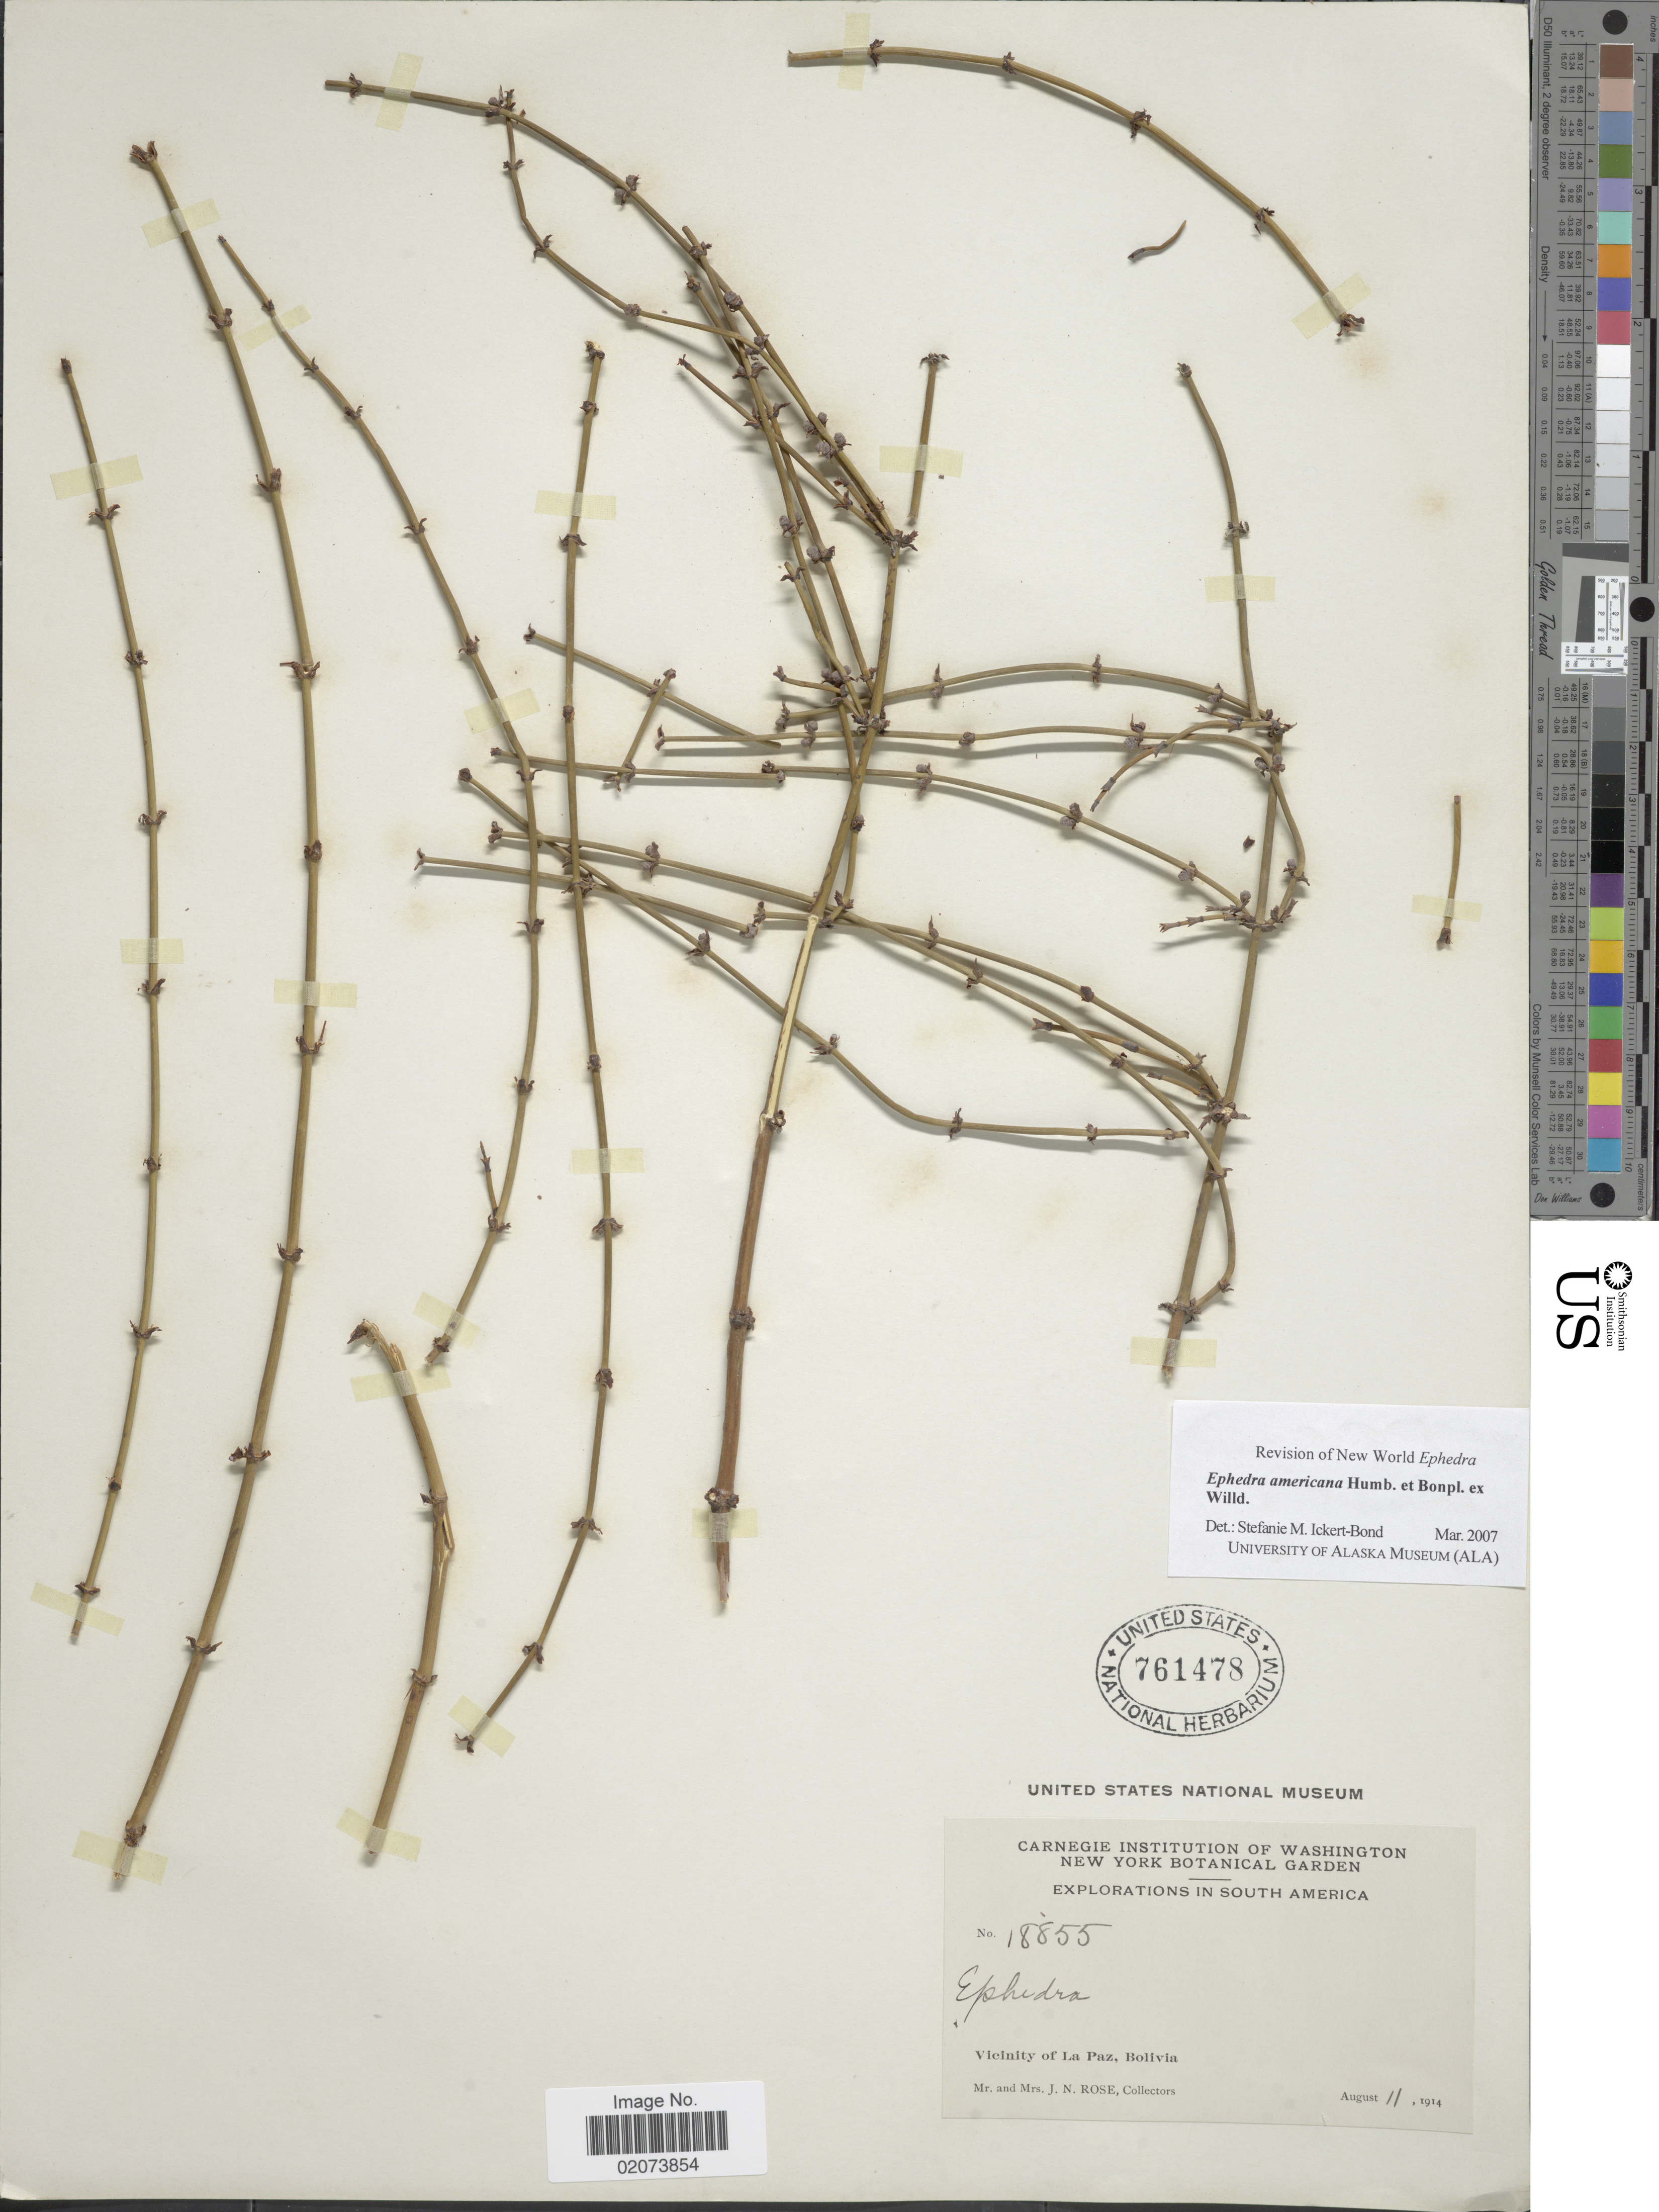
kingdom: Plantae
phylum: Tracheophyta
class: Gnetopsida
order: Ephedrales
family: Ephedraceae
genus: Ephedra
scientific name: Ephedra americana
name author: Humb. & Bonpl. ex Willd.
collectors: J. N. Rose & L. B. Rose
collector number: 18855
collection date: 1914-08-11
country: Bolivia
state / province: La Paz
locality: Vicinity of La Paz, Bolivia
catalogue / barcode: US 761478